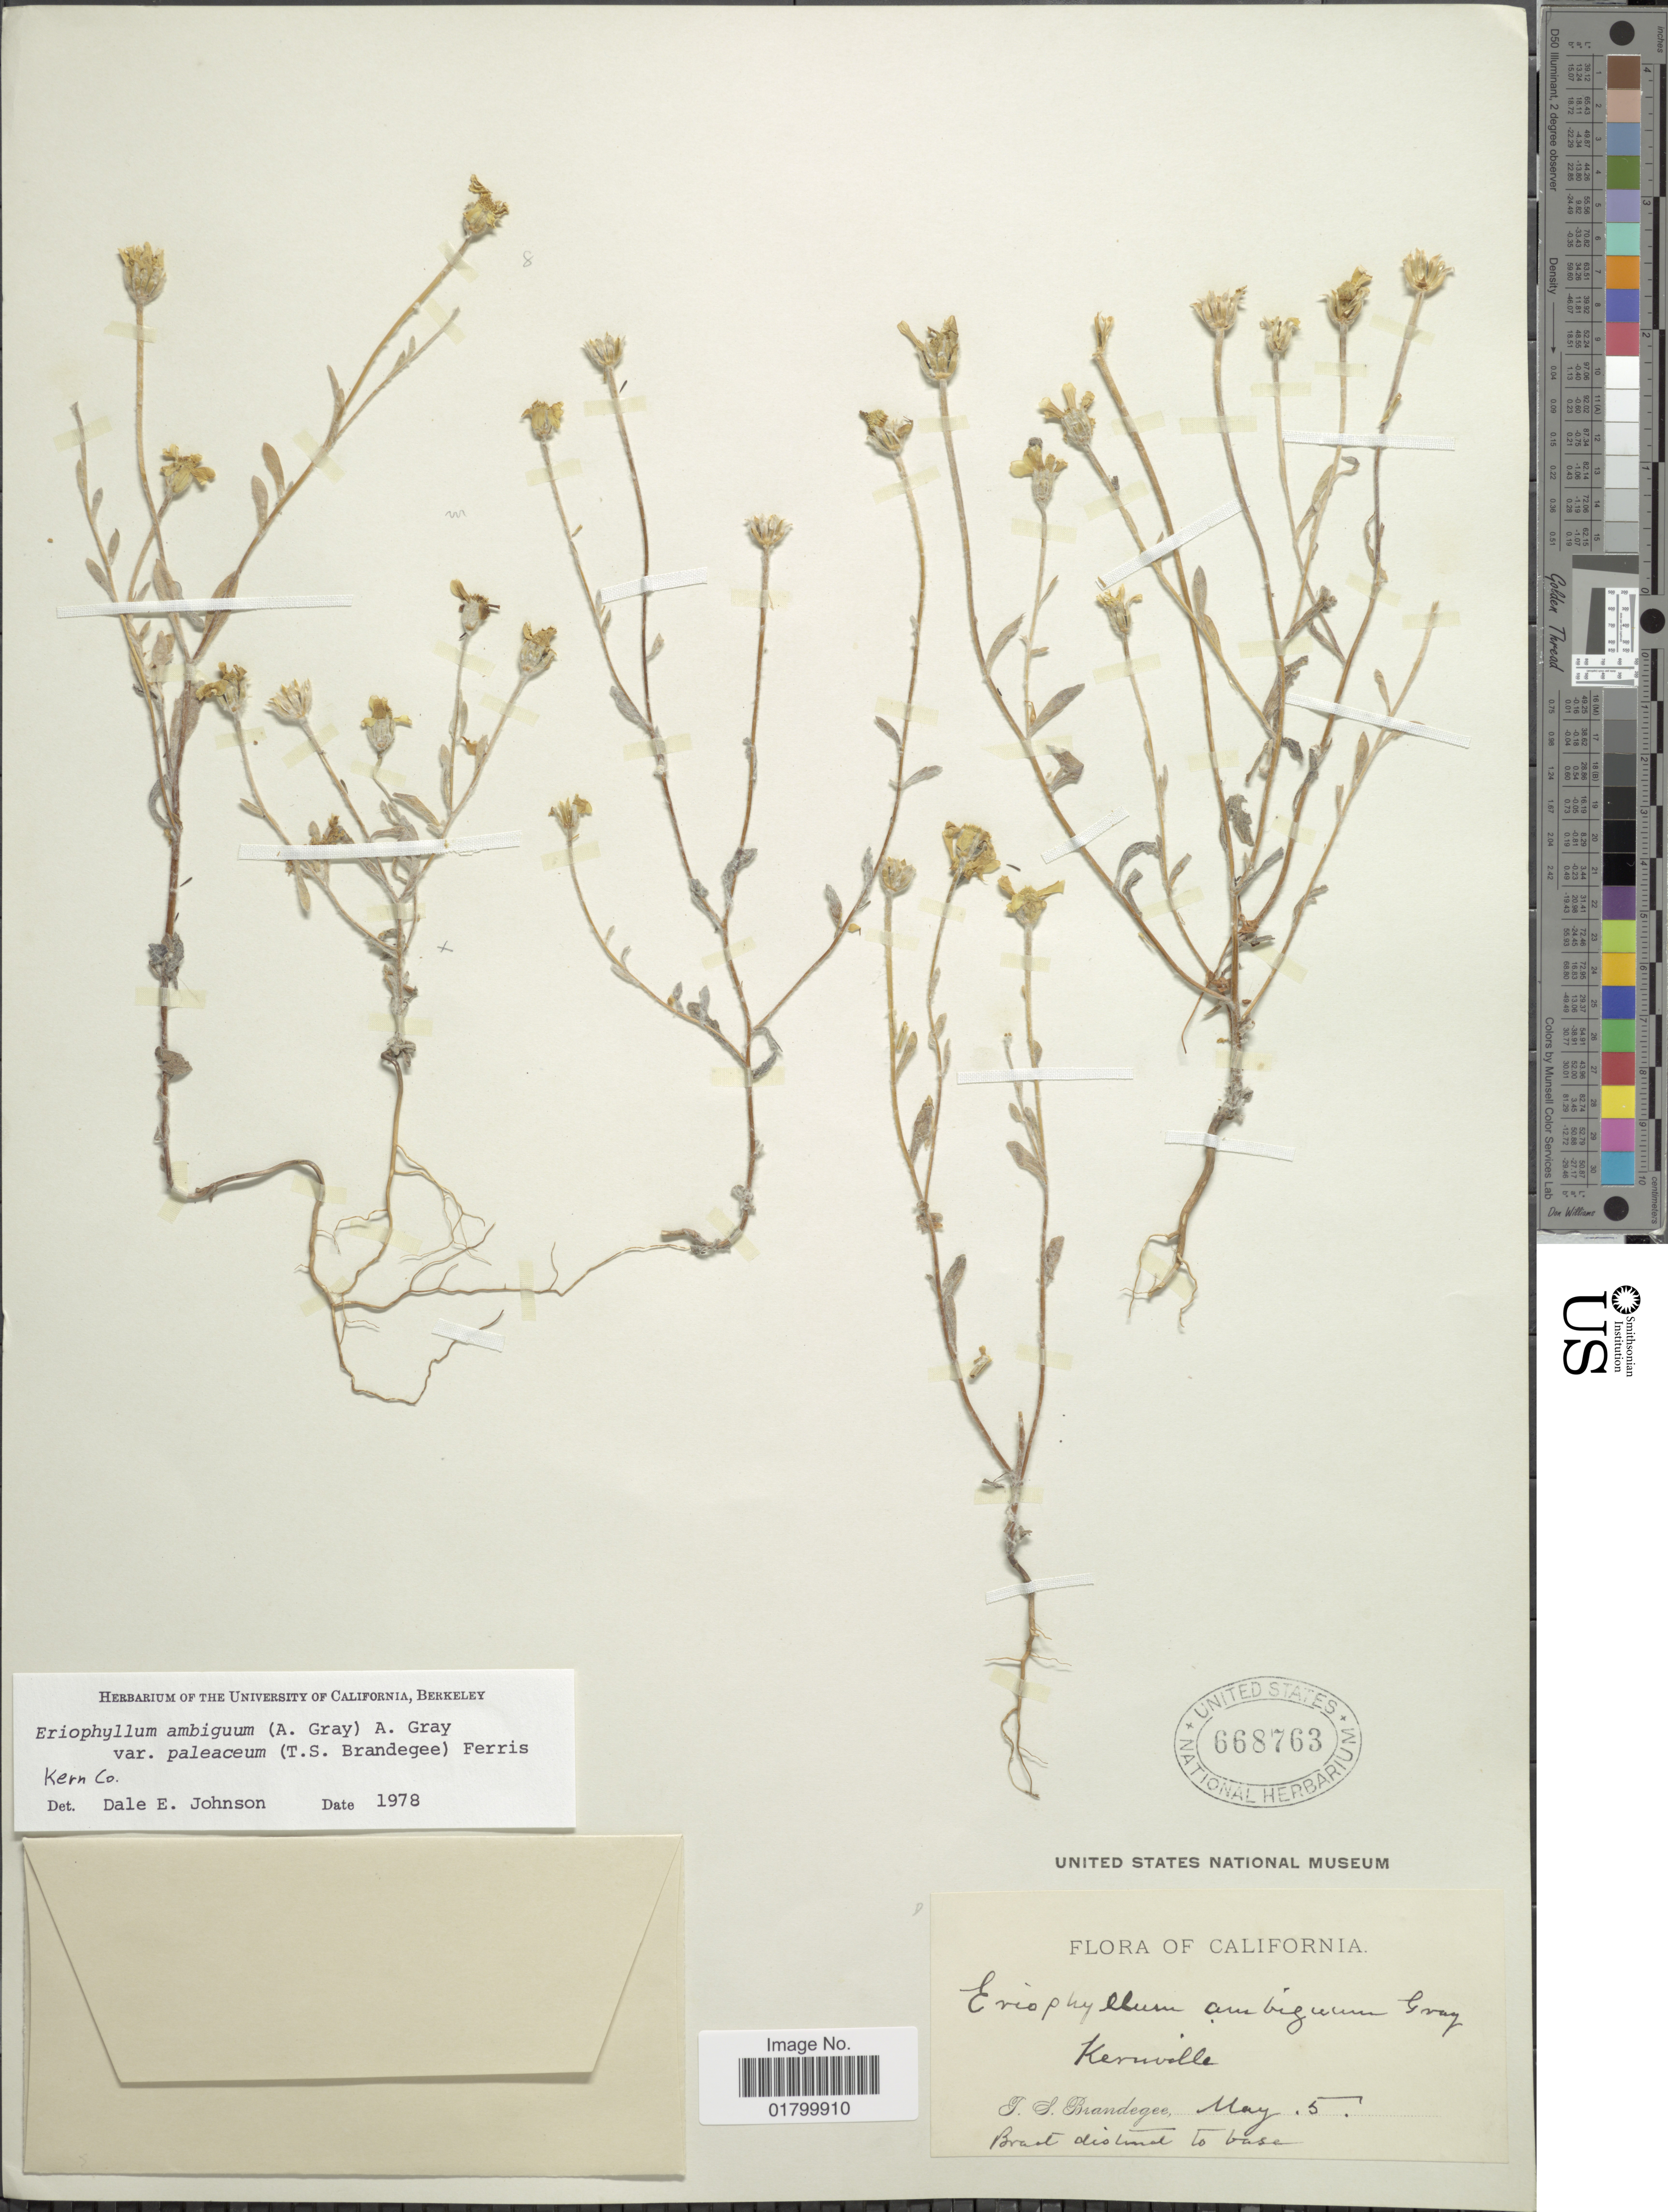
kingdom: Plantae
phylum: Tracheophyta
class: Magnoliopsida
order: Asterales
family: Asteraceae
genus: Eriophyllum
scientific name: Eriophyllum ambiguum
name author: (A. Gray) A. Gray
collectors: T. S. Brandegee (herbarium)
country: United States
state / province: California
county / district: Kern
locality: Kernville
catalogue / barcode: US 668763